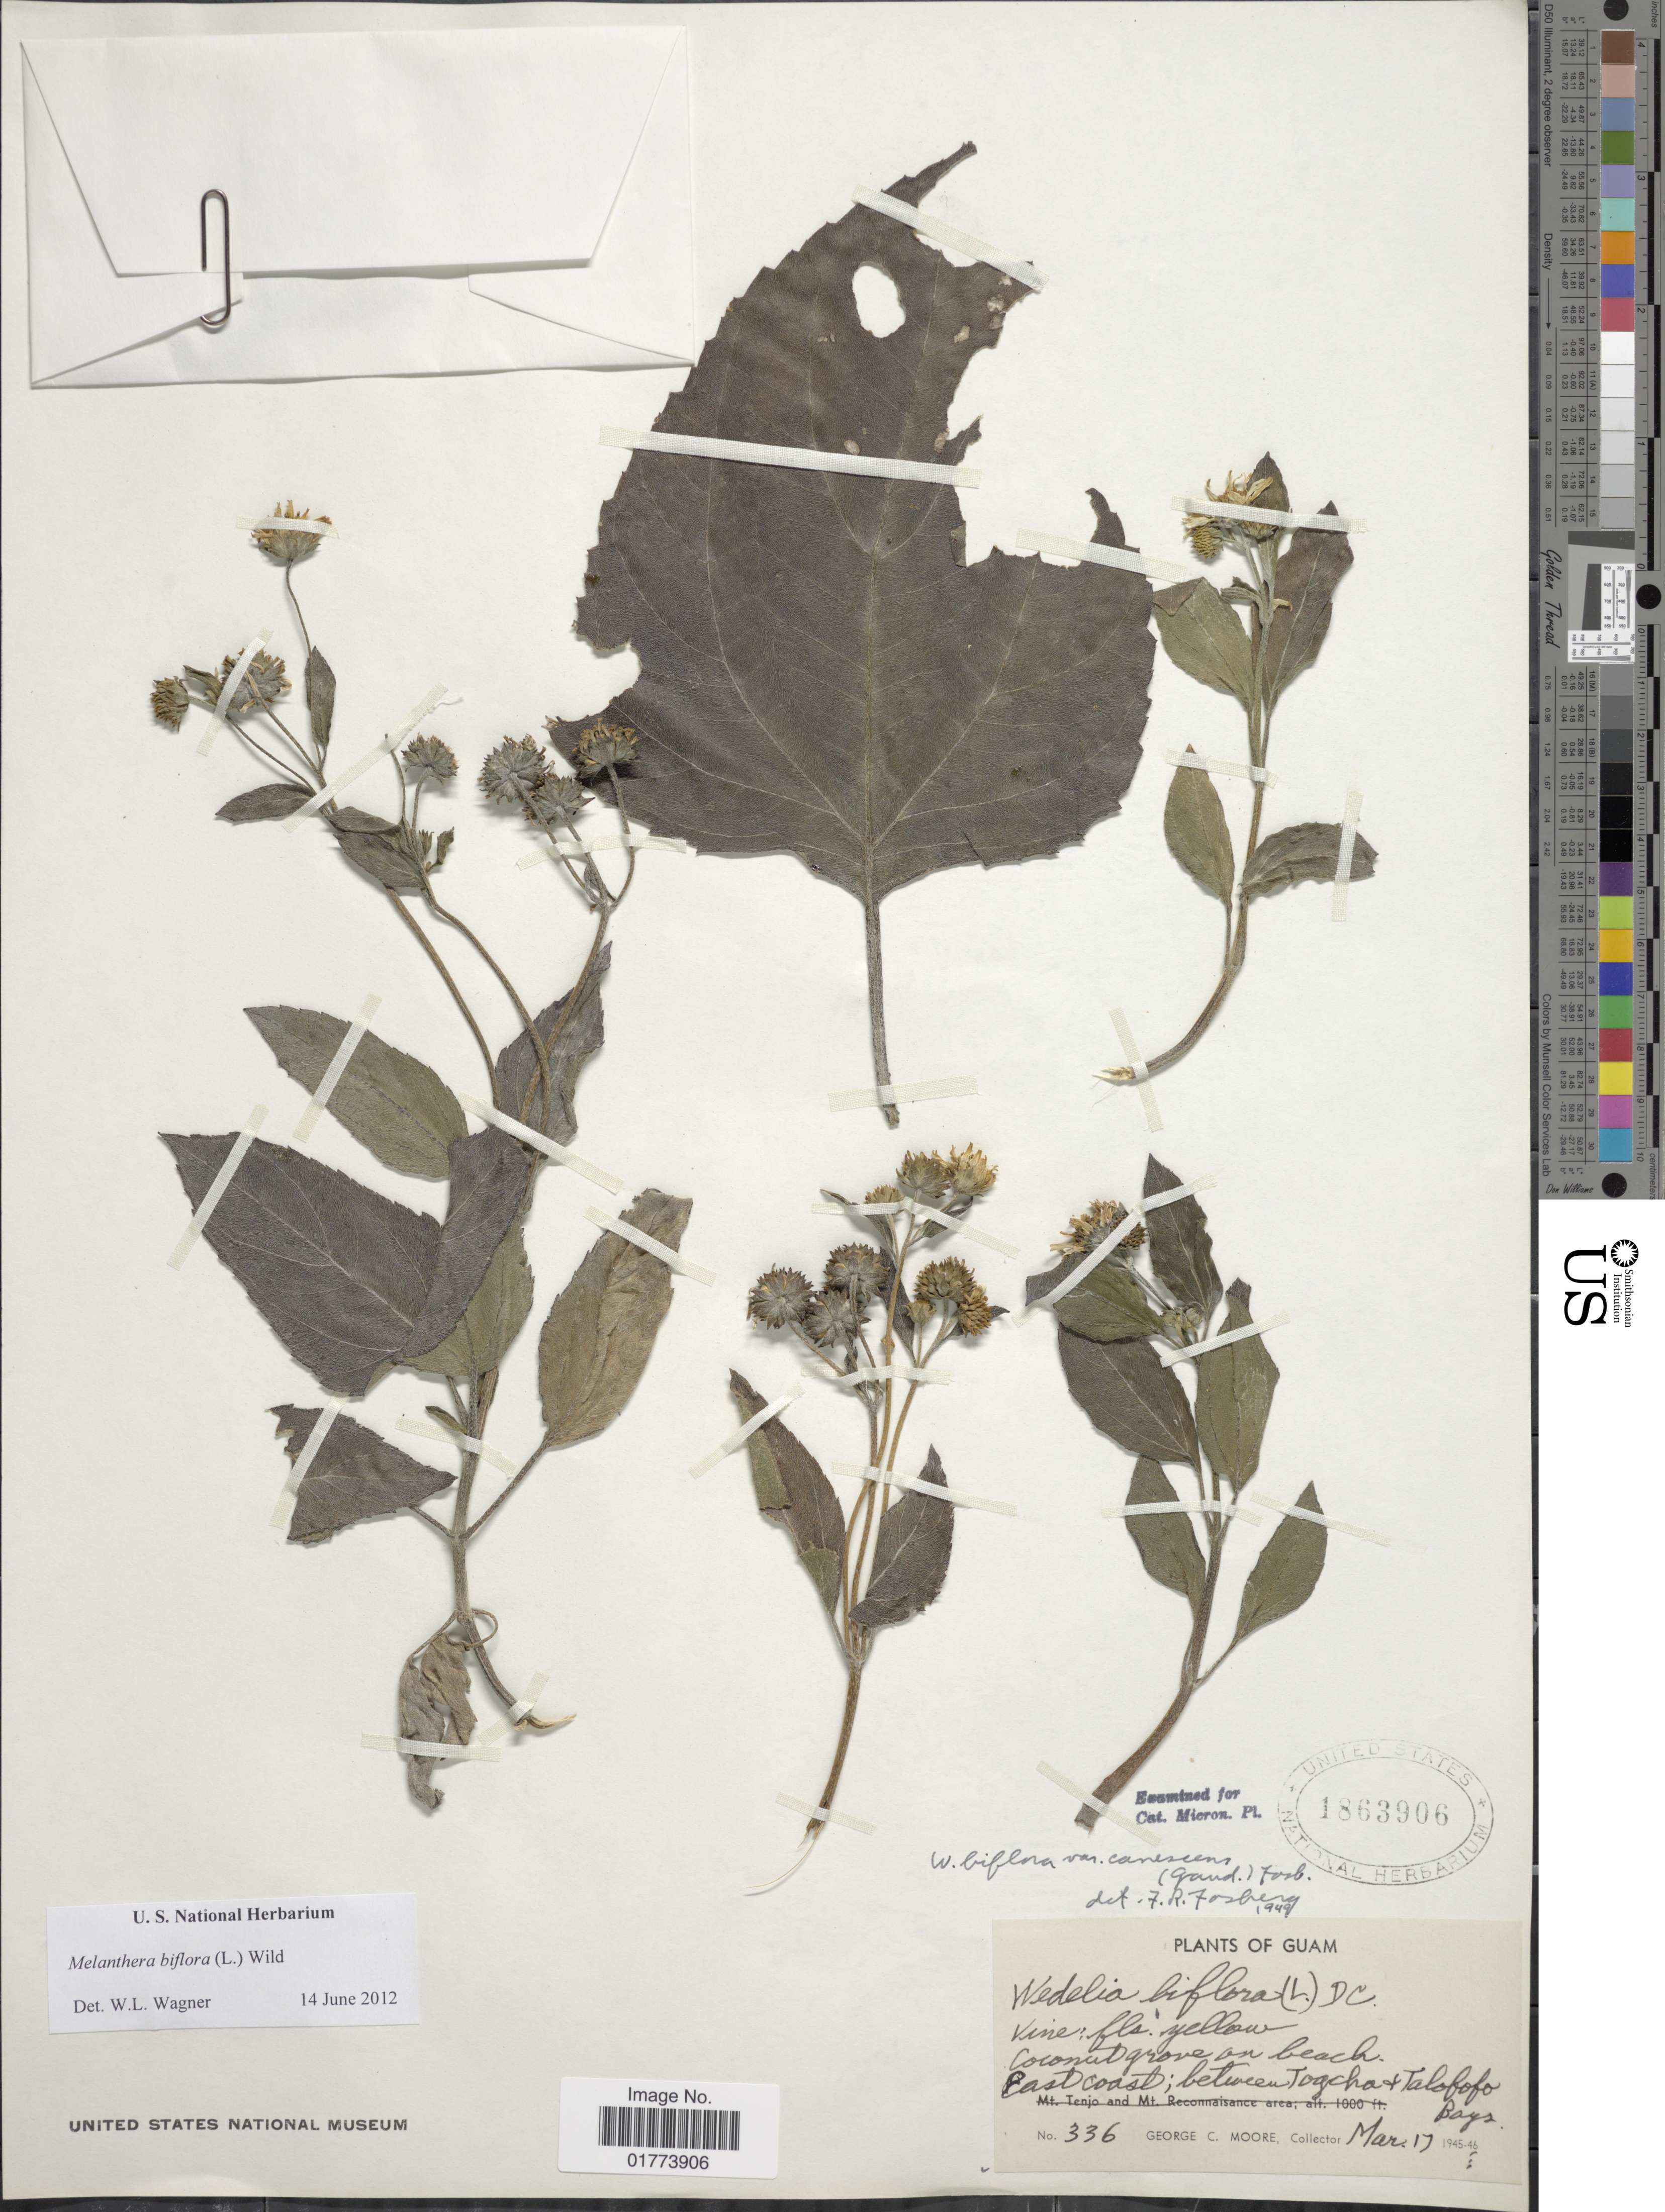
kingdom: Plantae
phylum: Tracheophyta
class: Magnoliopsida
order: Asterales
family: Asteraceae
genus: Wollastonia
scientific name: Wollastonia uniflora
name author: (Willd.) Orchard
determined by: Wagner, W. L., (BOT), Smithsonian Institution - National Museum of Natural History (UNITED STATES)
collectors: G. C. Moore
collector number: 336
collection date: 1946-03-17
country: Guam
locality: East Coast, between Togcha [interpreted] Talofofo Bays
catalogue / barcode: US 1863906